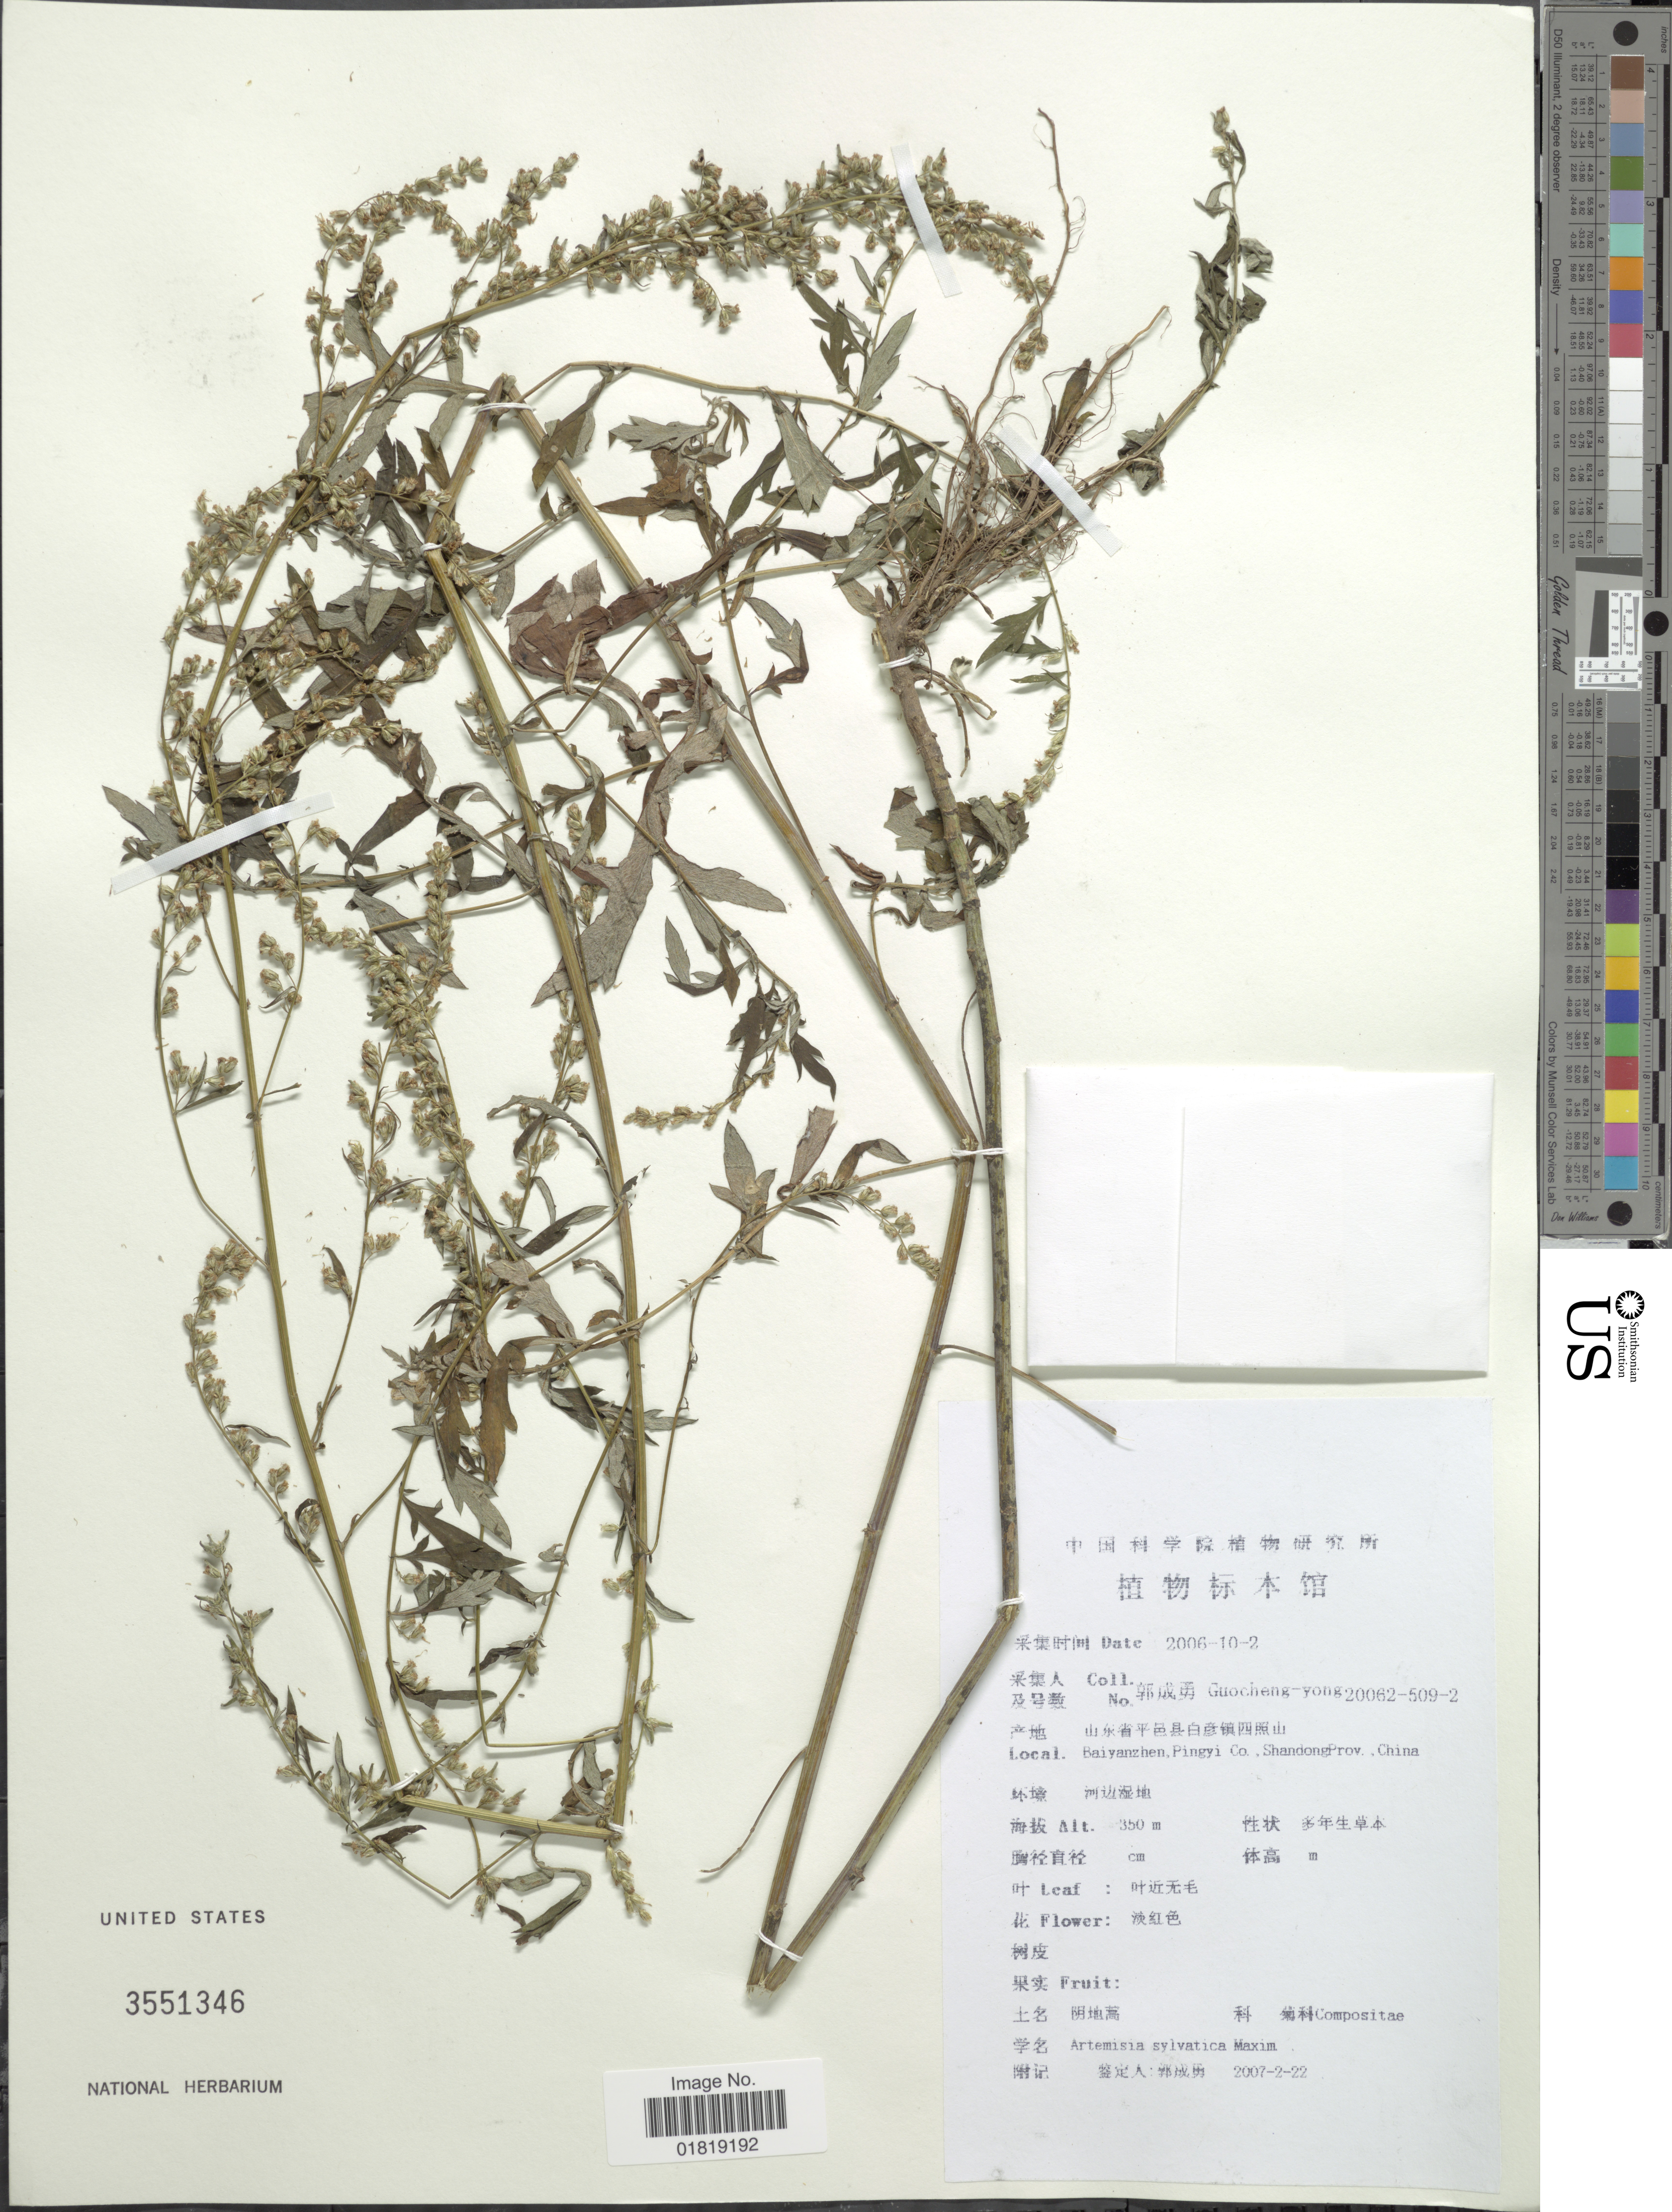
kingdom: Plantae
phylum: Tracheophyta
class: Magnoliopsida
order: Asterales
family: Asteraceae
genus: Artemisia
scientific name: Artemisia sylvatica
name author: Maxim.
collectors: Guo cheng-yong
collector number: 20062-509-2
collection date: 2006-10-02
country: China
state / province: Shandong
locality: Baiyanzhen, Pingyi Co.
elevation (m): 350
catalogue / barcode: US 3551346